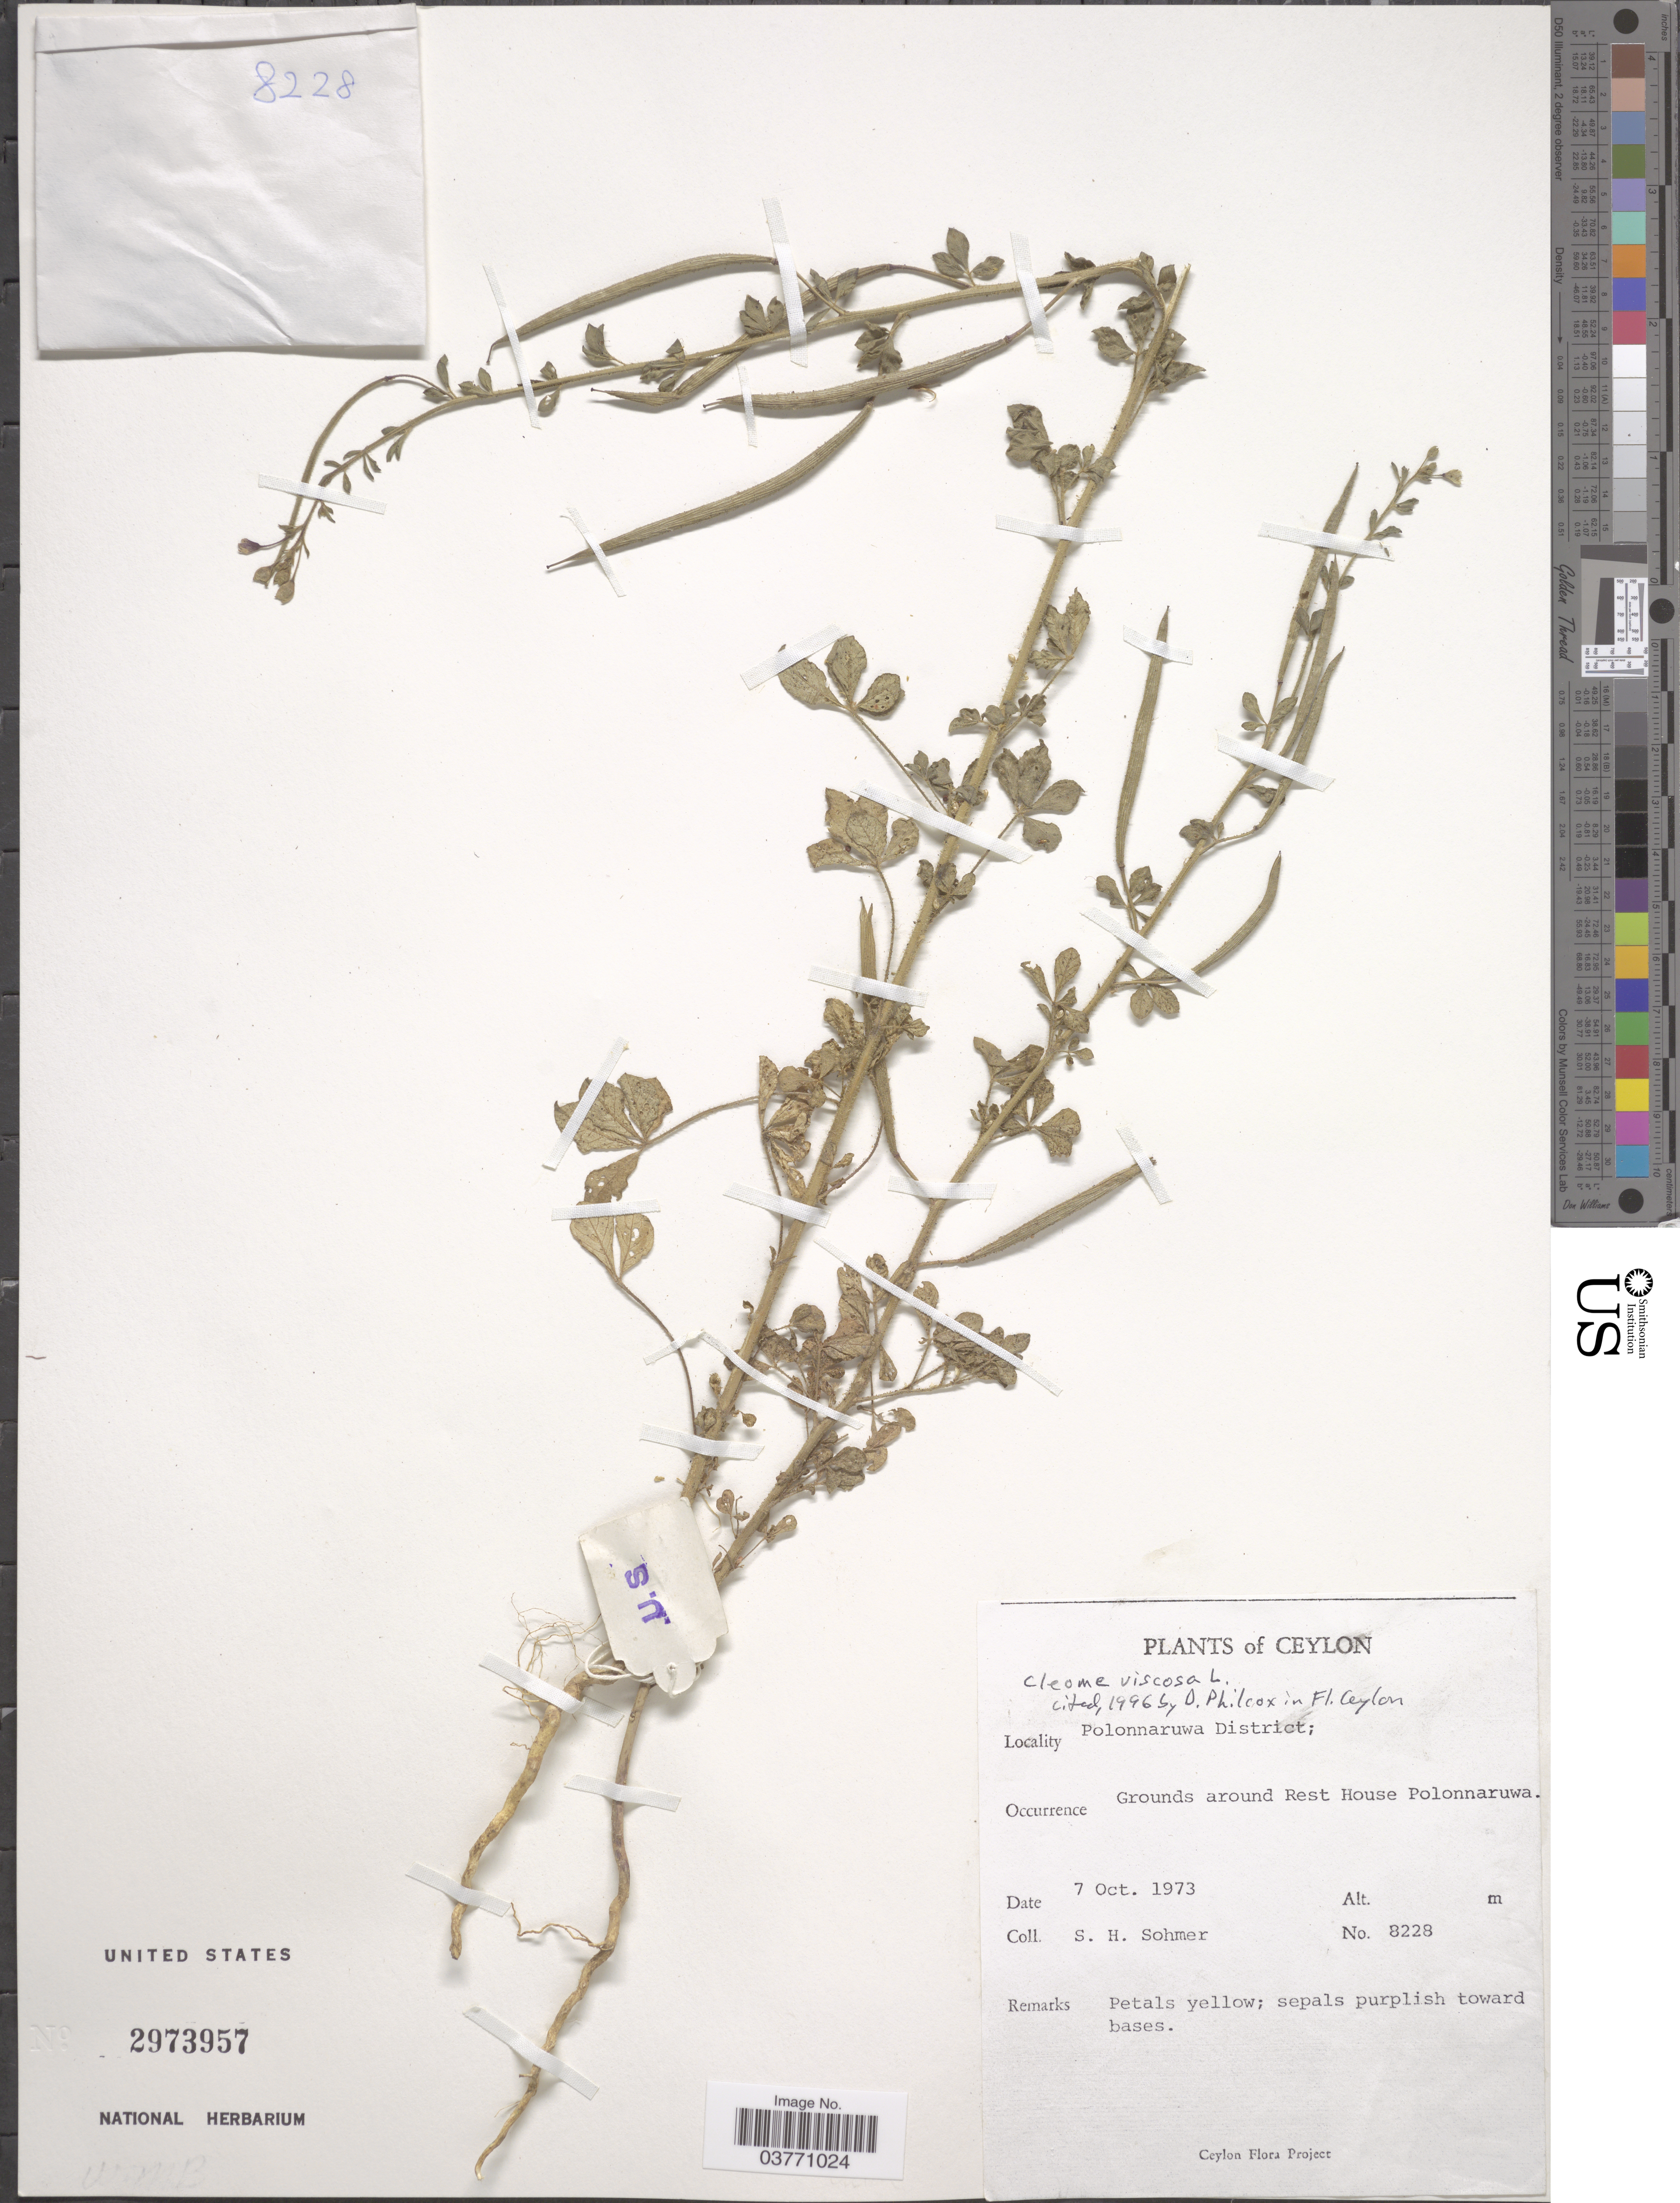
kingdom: Plantae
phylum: Tracheophyta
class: Magnoliopsida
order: Brassicales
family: Cleomaceae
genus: Arivela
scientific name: Arivela viscosa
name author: (L.) Raf.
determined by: Strong, M. T., (US), Smithsonian Institution - National Museum of Natural History (UNITED STATES)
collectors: S. H. Sohmer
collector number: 8228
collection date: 1973-10-07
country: Sri Lanka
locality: Ceylon. Polonnaruwa District; Grounds around Rest House Polonnaruwa.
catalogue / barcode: US 2973957